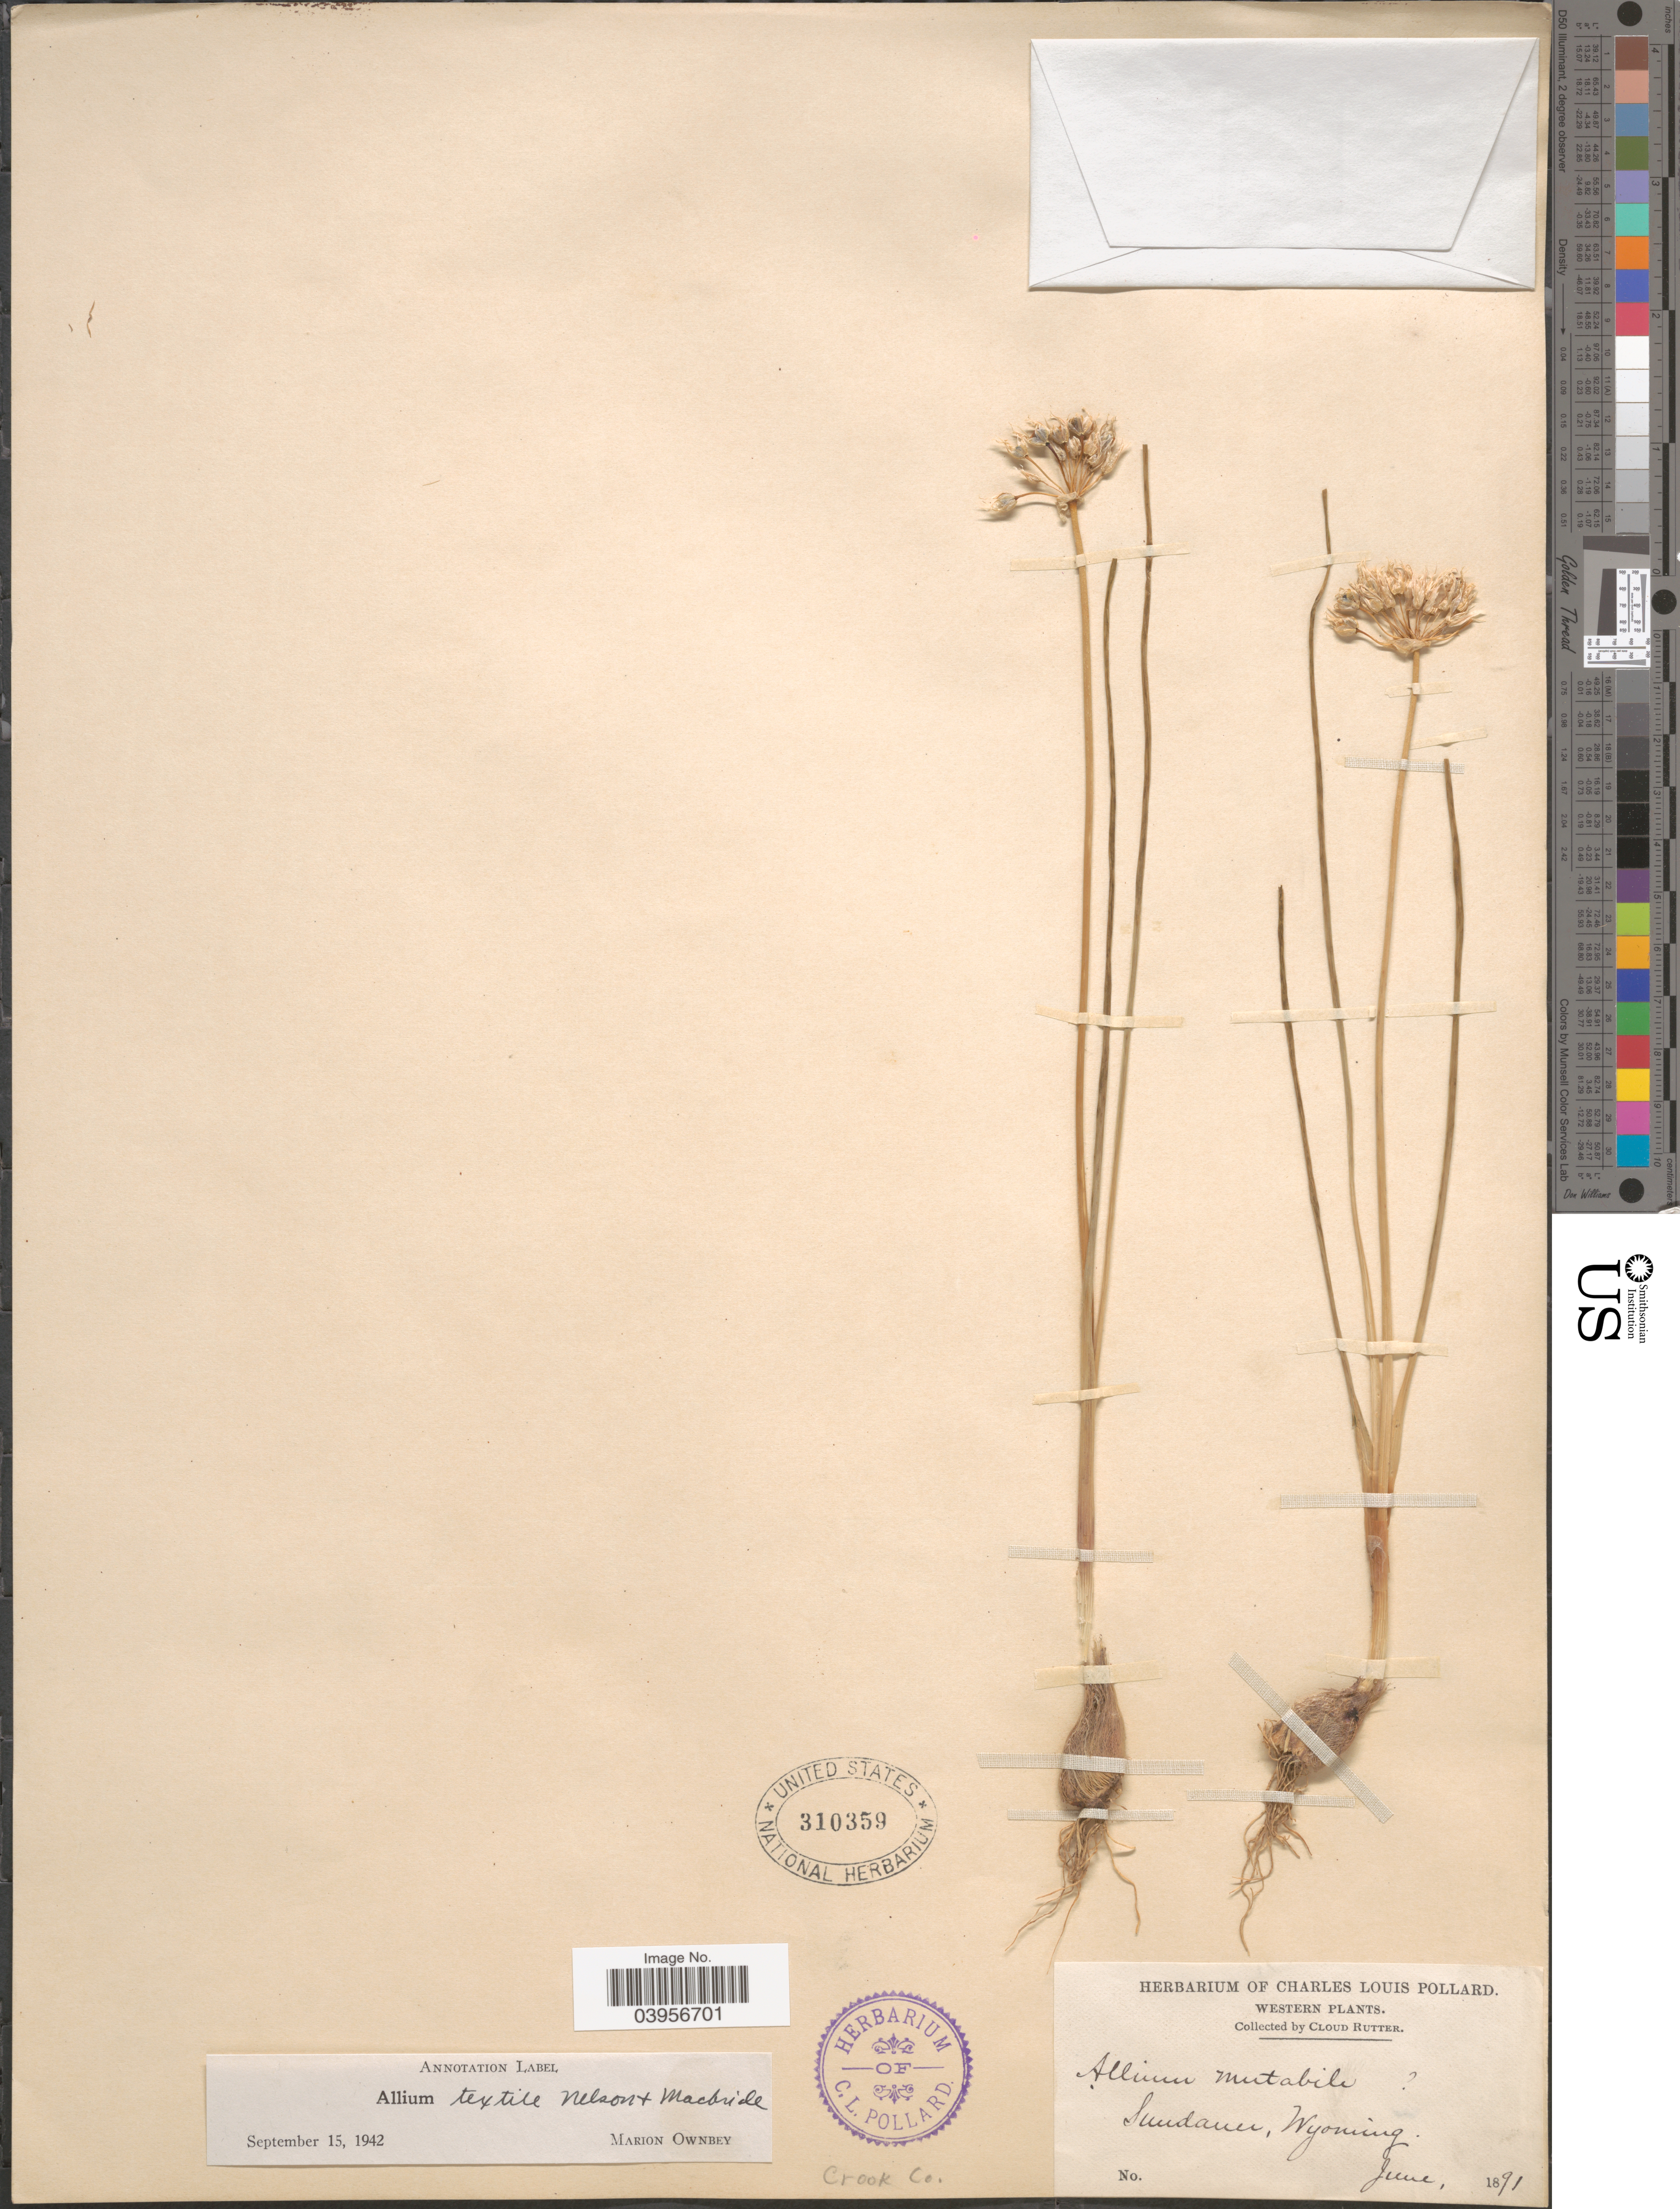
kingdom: Plantae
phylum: Tracheophyta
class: Liliopsida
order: Asparagales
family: Amaryllidaceae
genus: Allium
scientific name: Allium textile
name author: A. Nelson & J.F. Macbr.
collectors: C. Rutter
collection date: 1891-06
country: United States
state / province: Wyoming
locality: Western. Sundance. Crook Co.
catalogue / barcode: US 310359